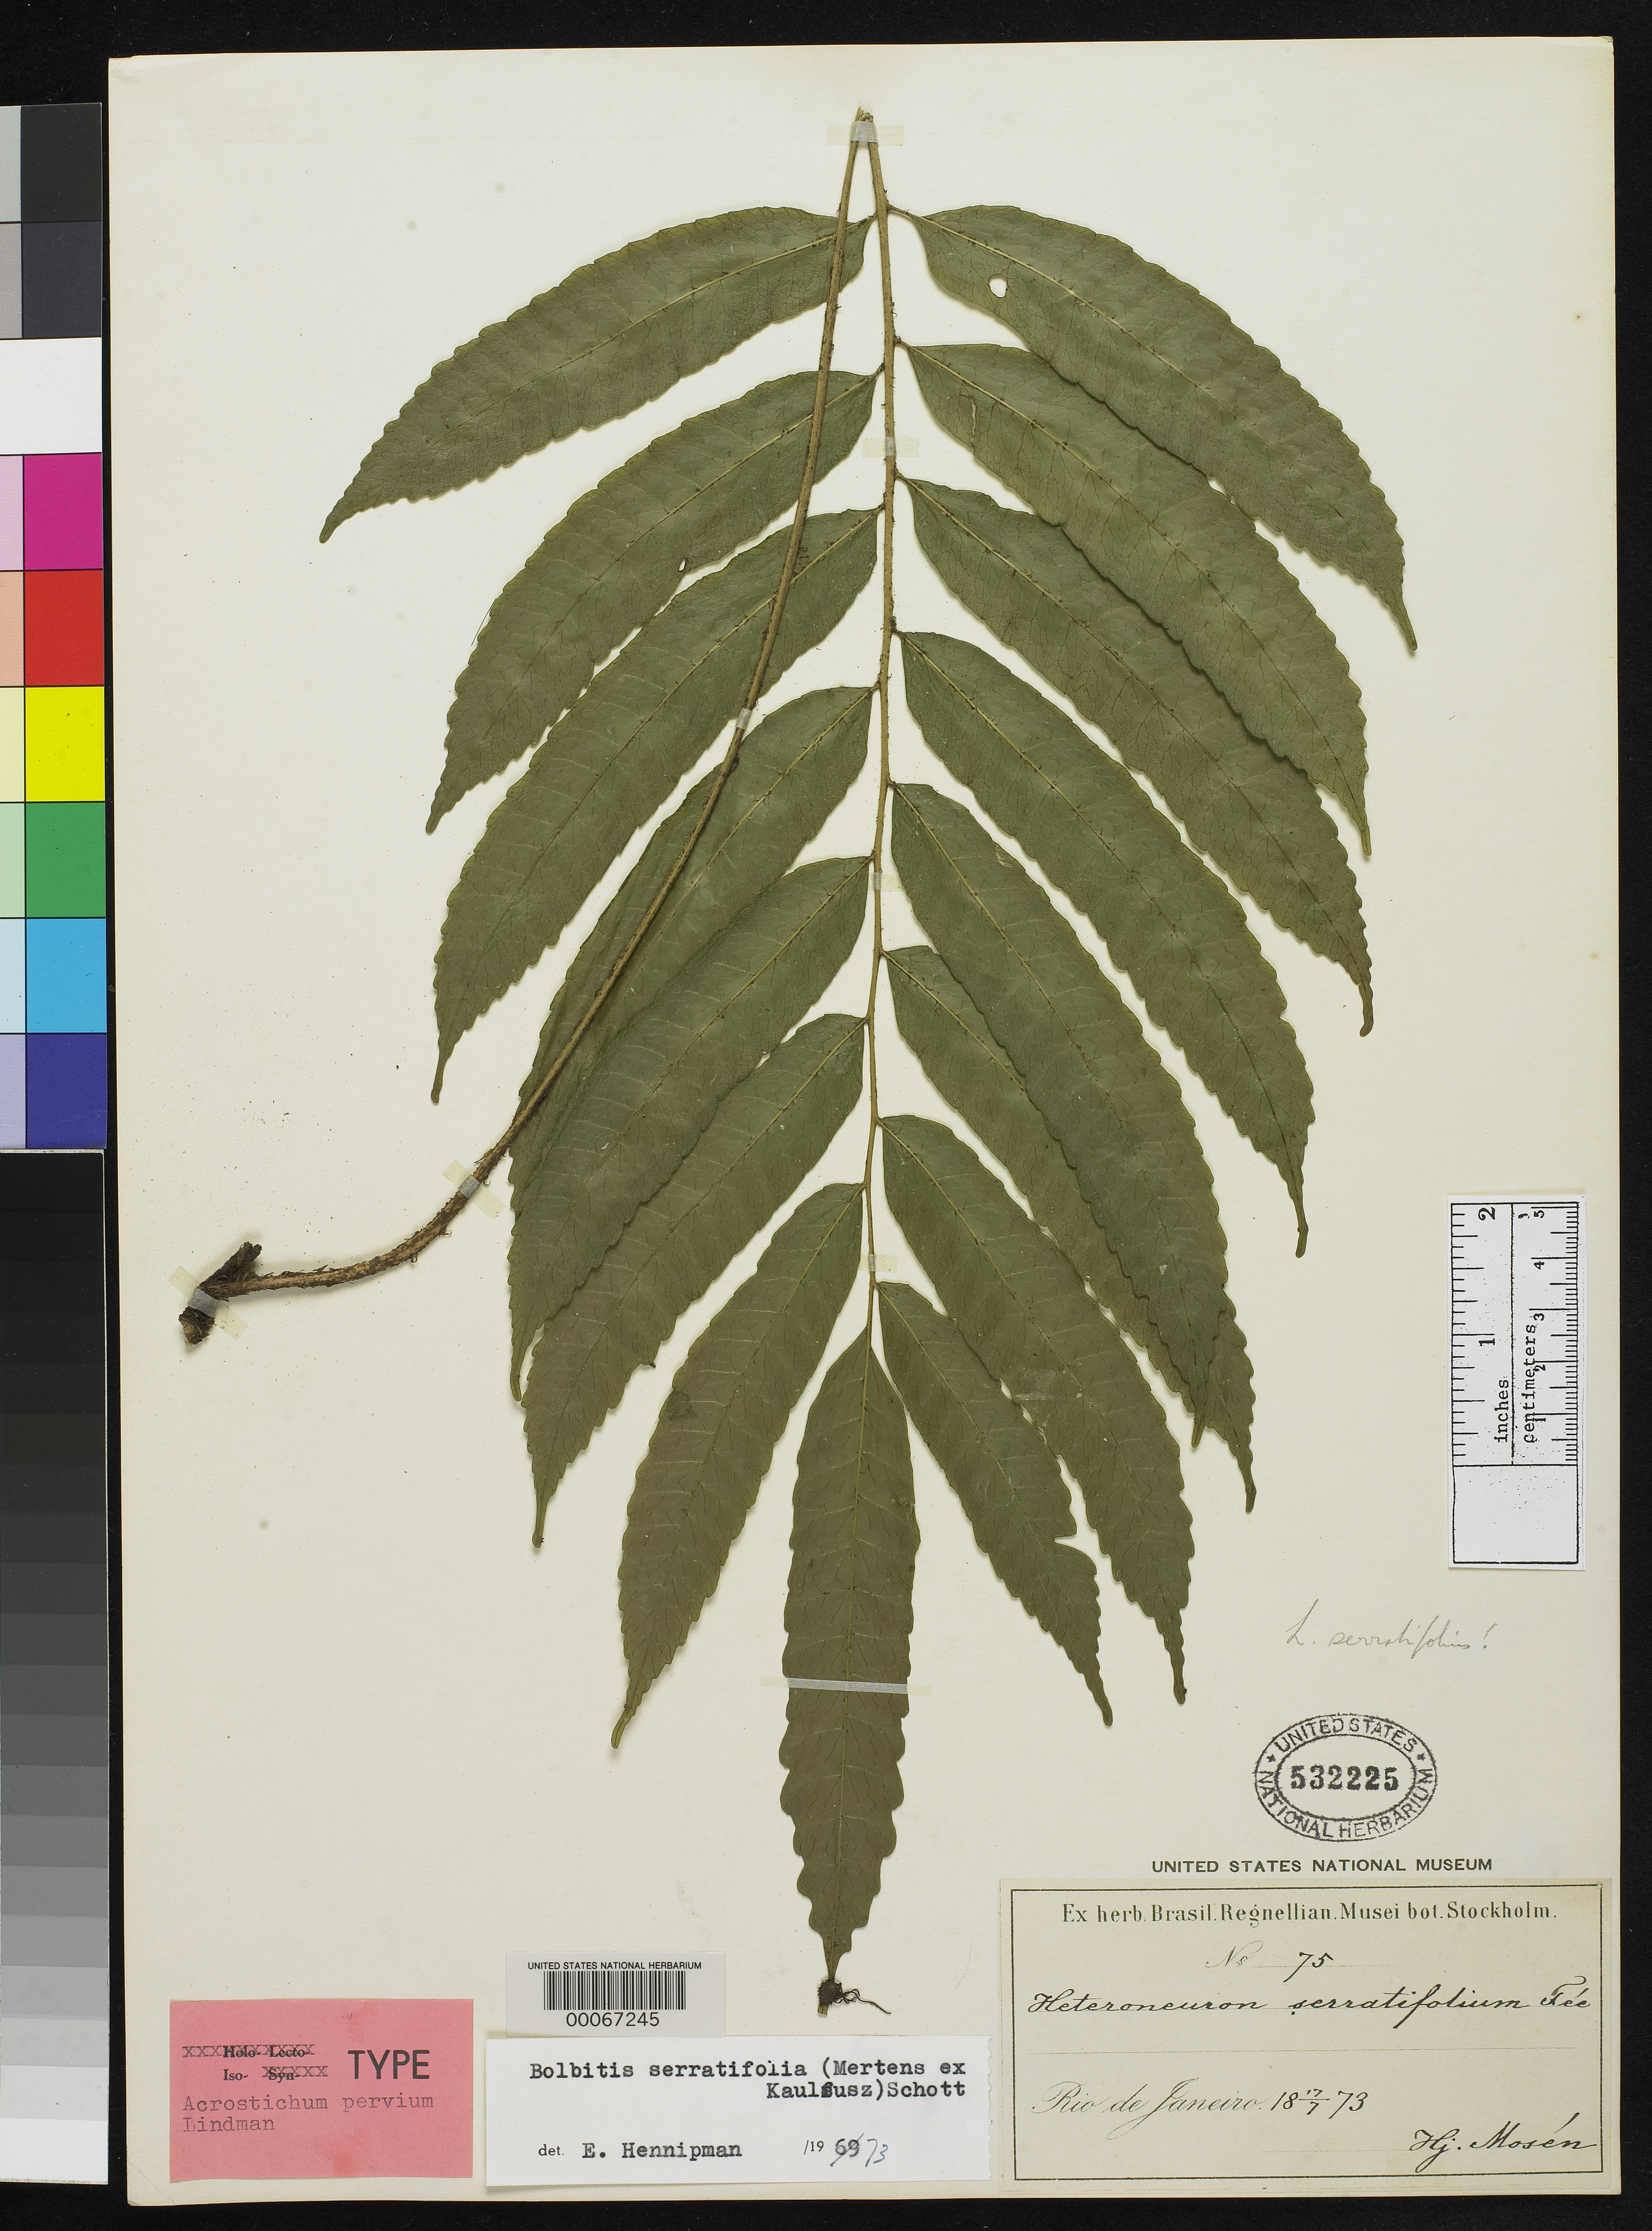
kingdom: Plantae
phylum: Tracheophyta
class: Polypodiopsida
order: Polypodiales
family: Pteridaceae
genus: Acrostichum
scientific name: Acrostichum pervium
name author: Lindm.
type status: Isotype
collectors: C. Mosen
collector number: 75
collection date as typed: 17 Jul 1873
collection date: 1873-07-17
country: Brazil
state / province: Rio de Janeiro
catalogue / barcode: US 532225